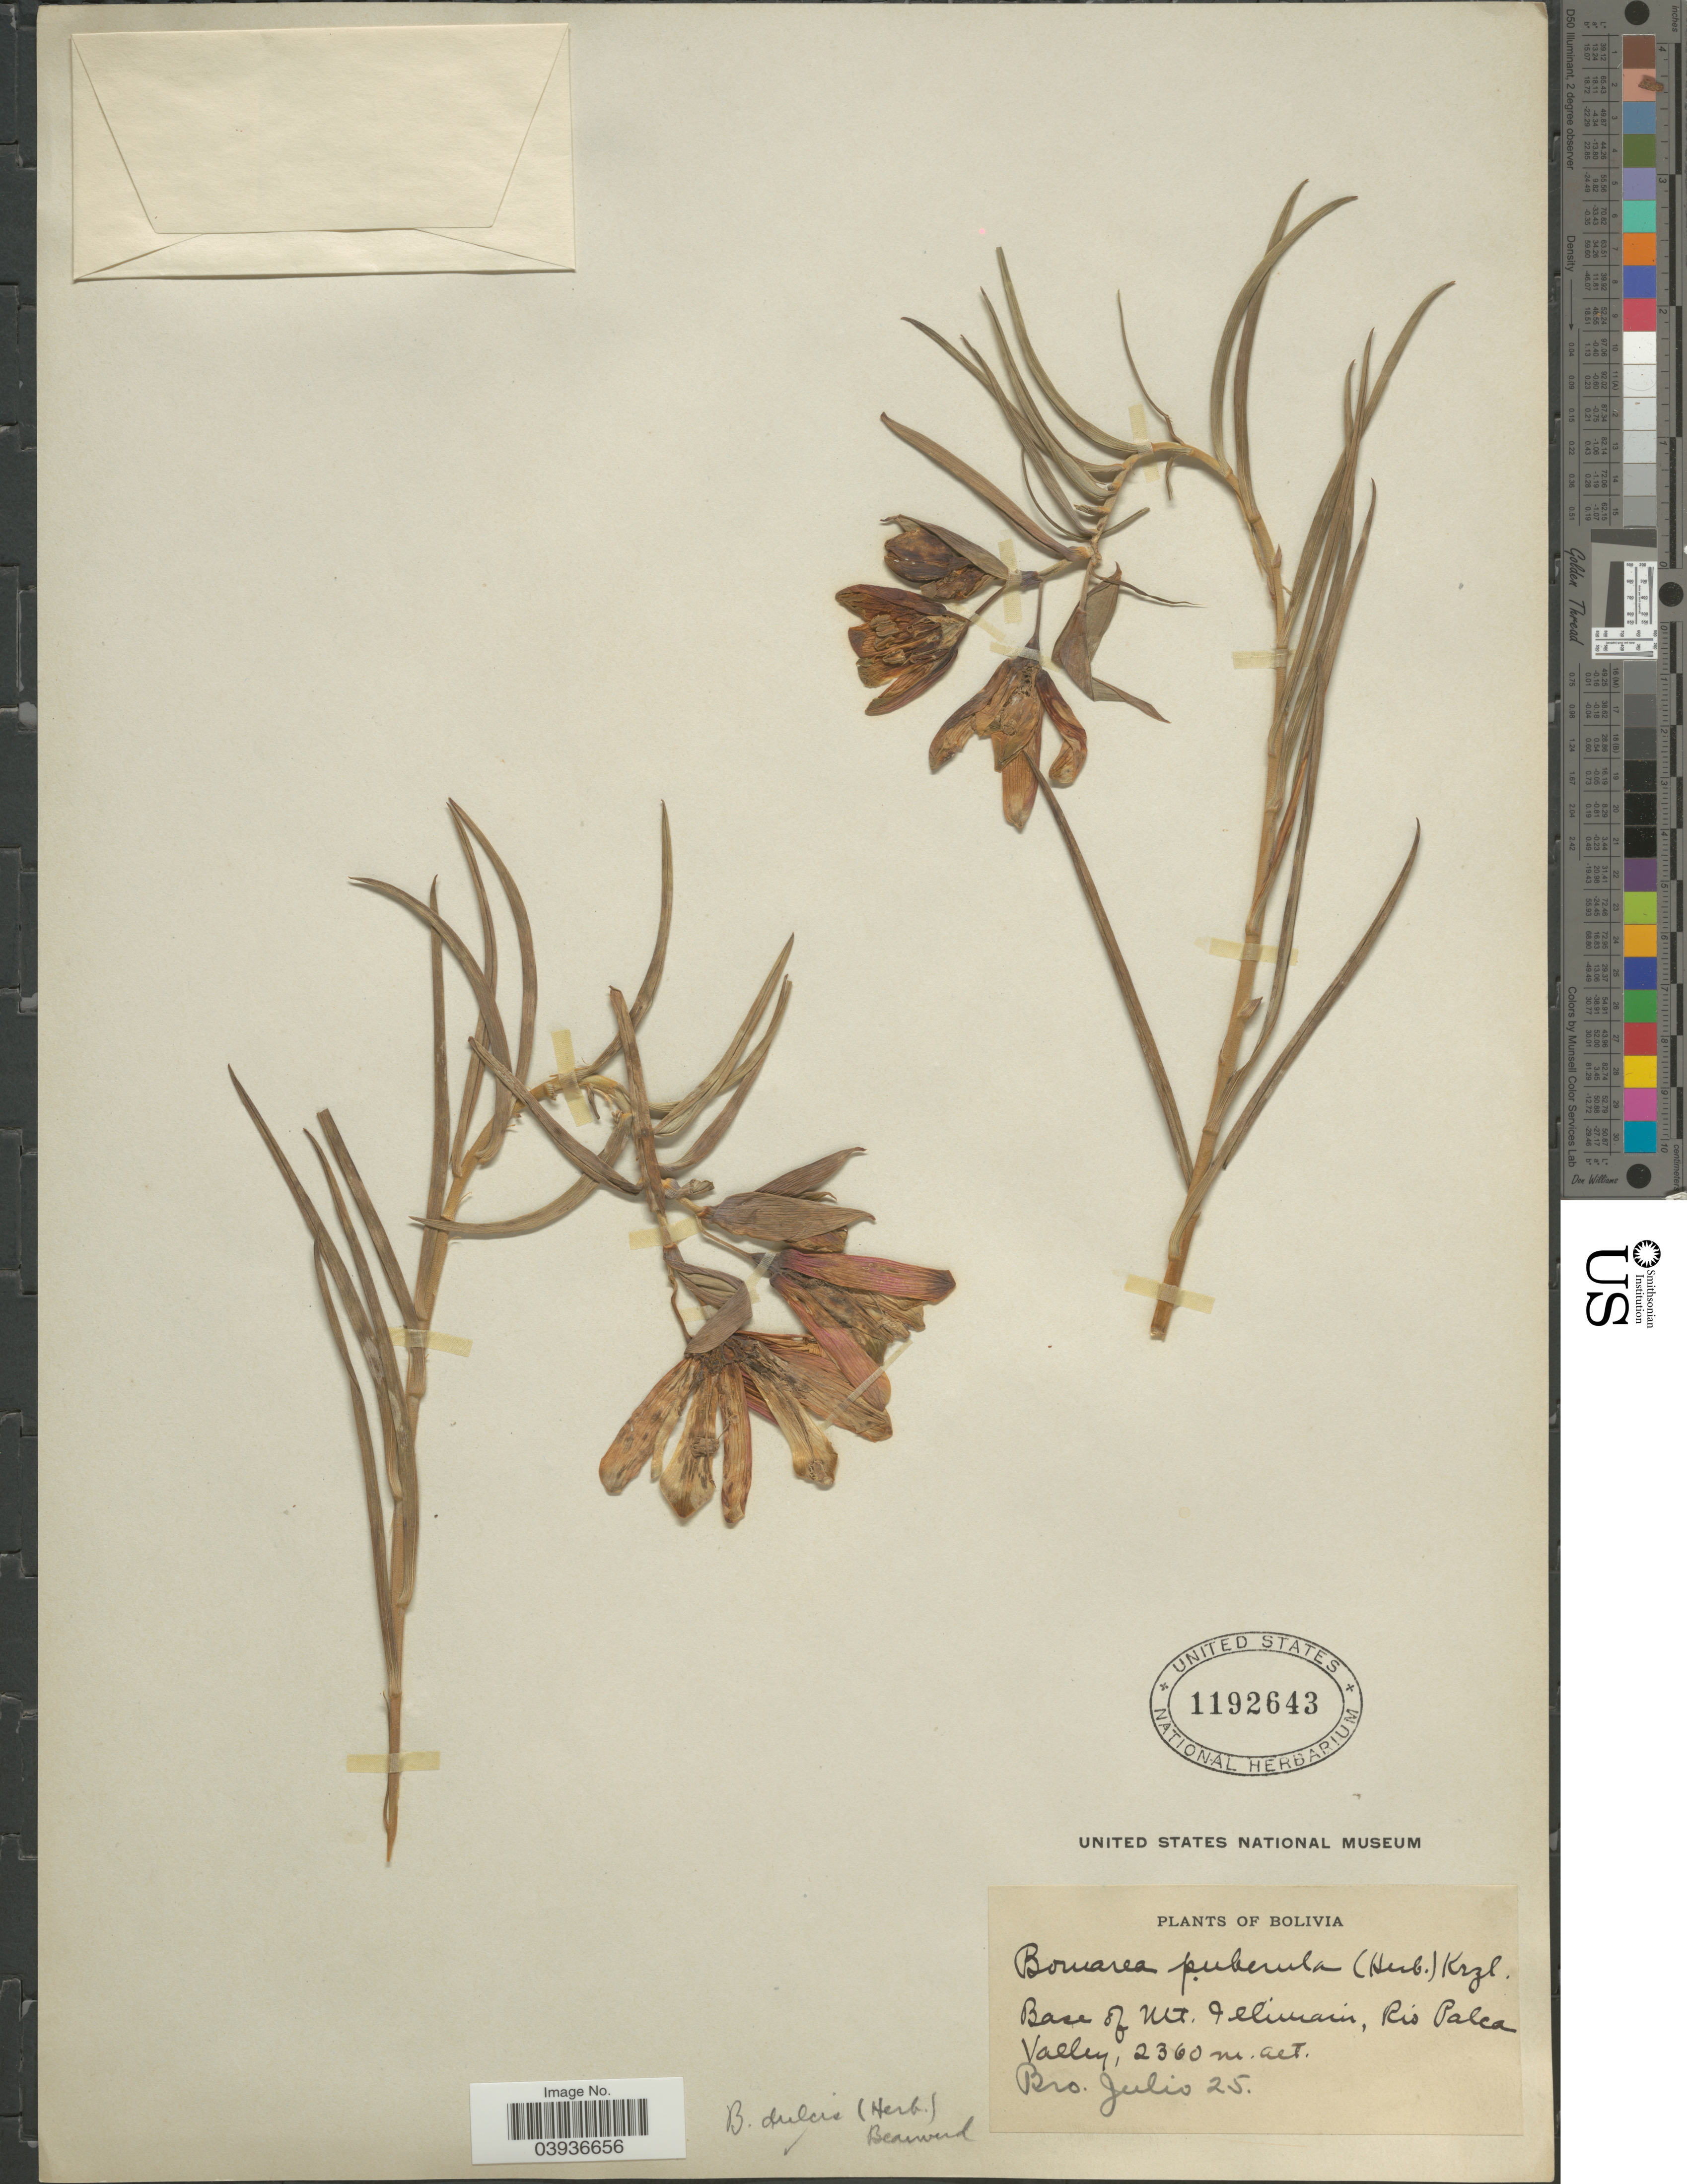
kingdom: Plantae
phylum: Tracheophyta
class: Liliopsida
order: Liliales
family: Alstroemeriaceae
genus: Bomarea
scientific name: Bomarea dulcis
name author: (Hook.) Beauverd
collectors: Bro. Julio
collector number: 25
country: Bolivia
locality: Base of Mt. Illuviam, Rio Palca Valley.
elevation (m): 2360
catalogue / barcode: US 1192643